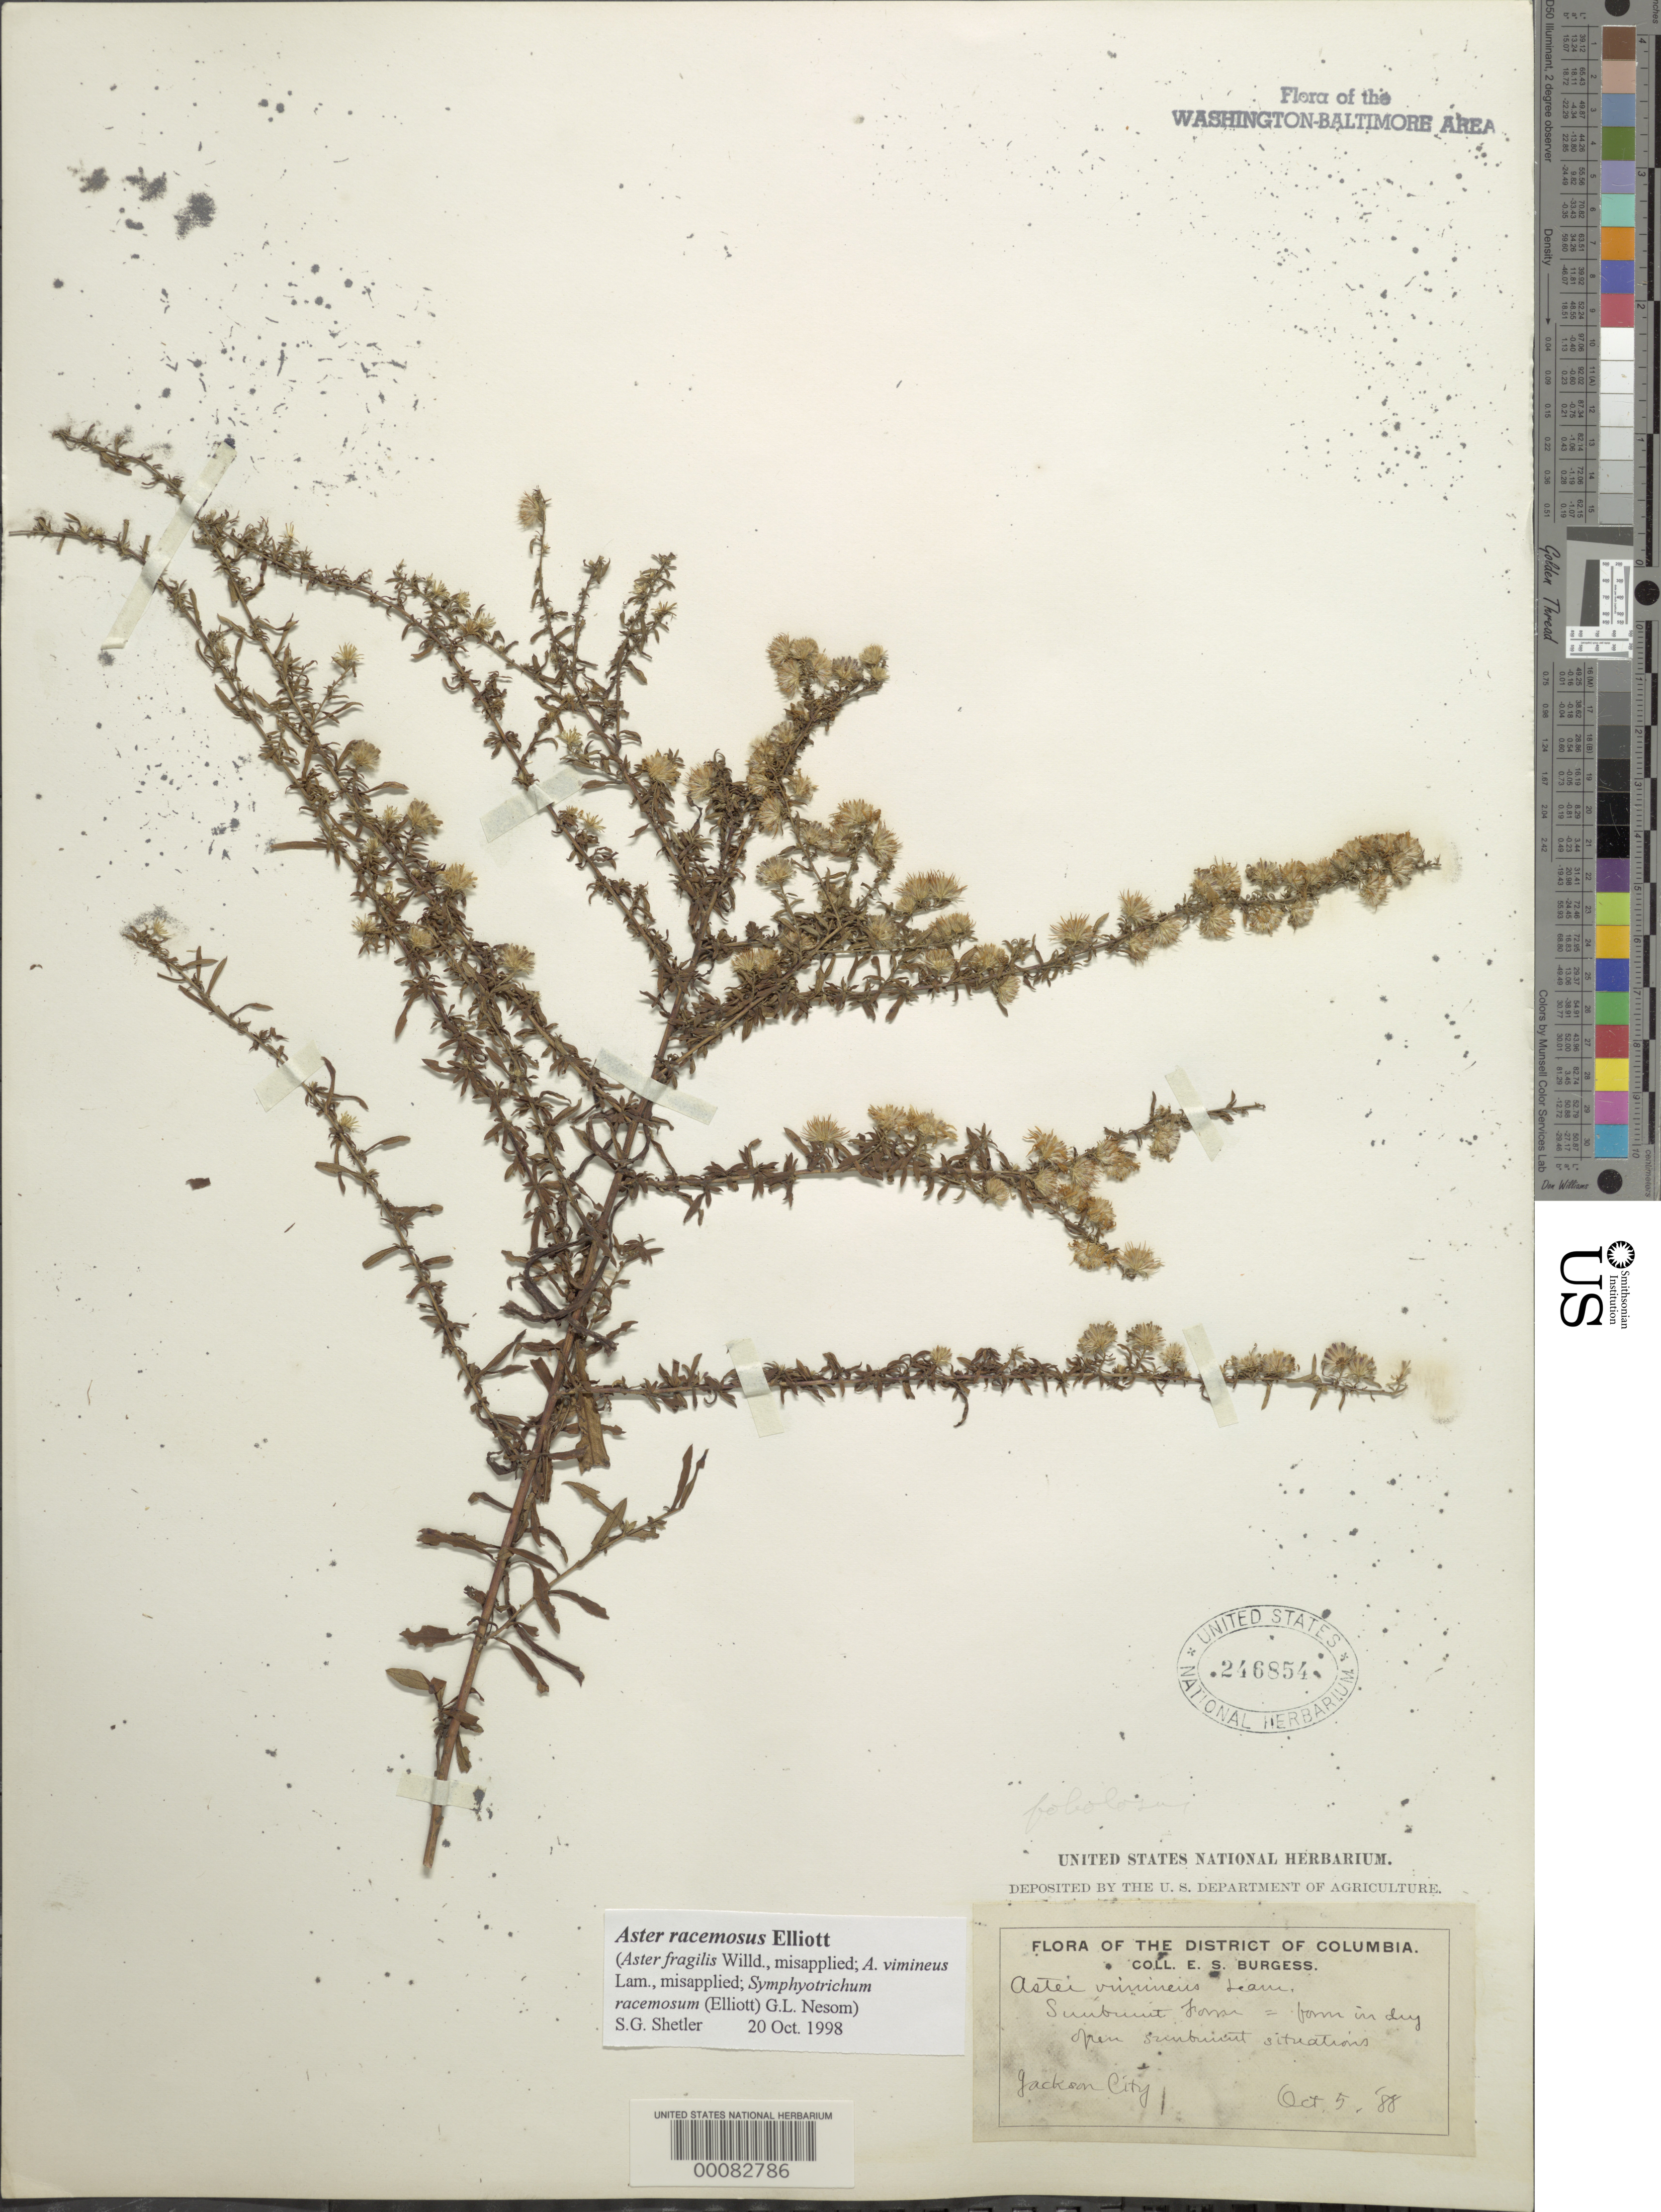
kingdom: Plantae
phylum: Tracheophyta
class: Magnoliopsida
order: Asterales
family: Asteraceae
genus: Symphyotrichum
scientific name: Symphyotrichum racemosum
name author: (Elliott) G.L. Nesom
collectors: E. Burgess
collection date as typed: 05 Oct 1888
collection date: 1888-10-05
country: United States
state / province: Virginia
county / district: Arlington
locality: Jackson City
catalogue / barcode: US 246854